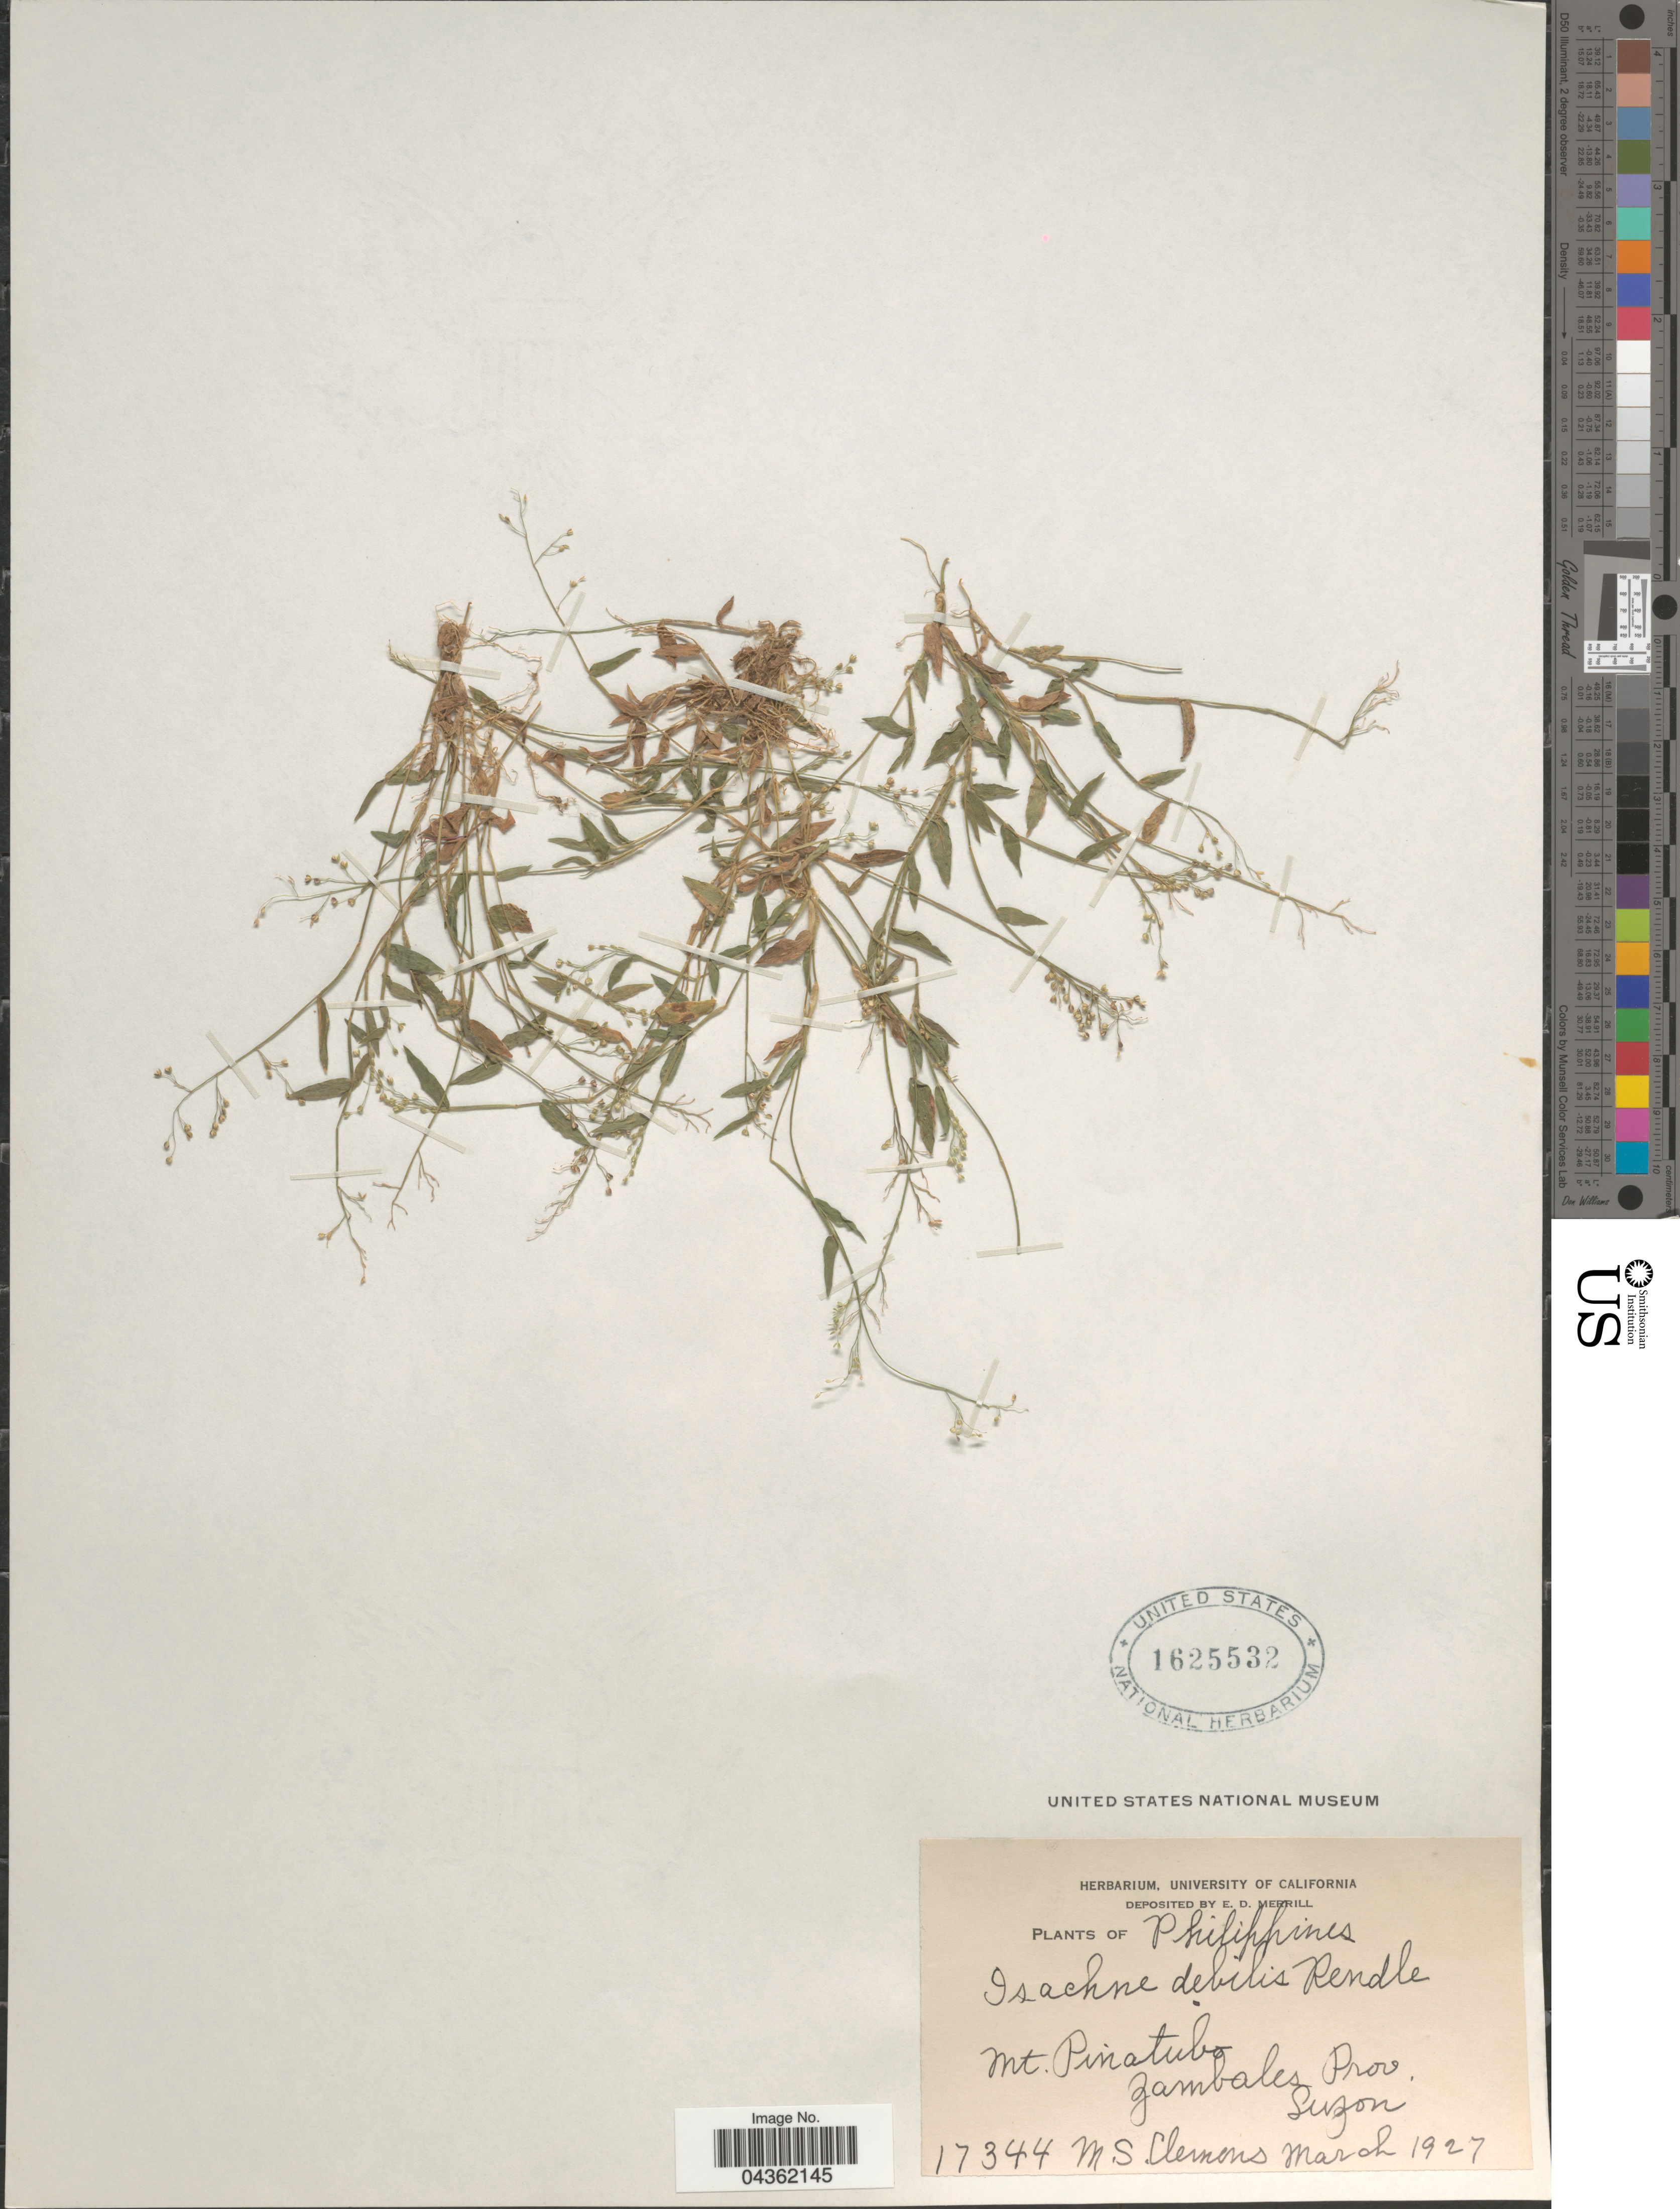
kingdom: Plantae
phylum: Tracheophyta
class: Liliopsida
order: Poales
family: Poaceae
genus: Isachne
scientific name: Isachne myosotis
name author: Nees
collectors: M. S. Clemens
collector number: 17344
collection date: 1927-03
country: Philippines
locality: Mt. Pinatubo. Zambales Prov. Luzon.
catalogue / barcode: US 1625532